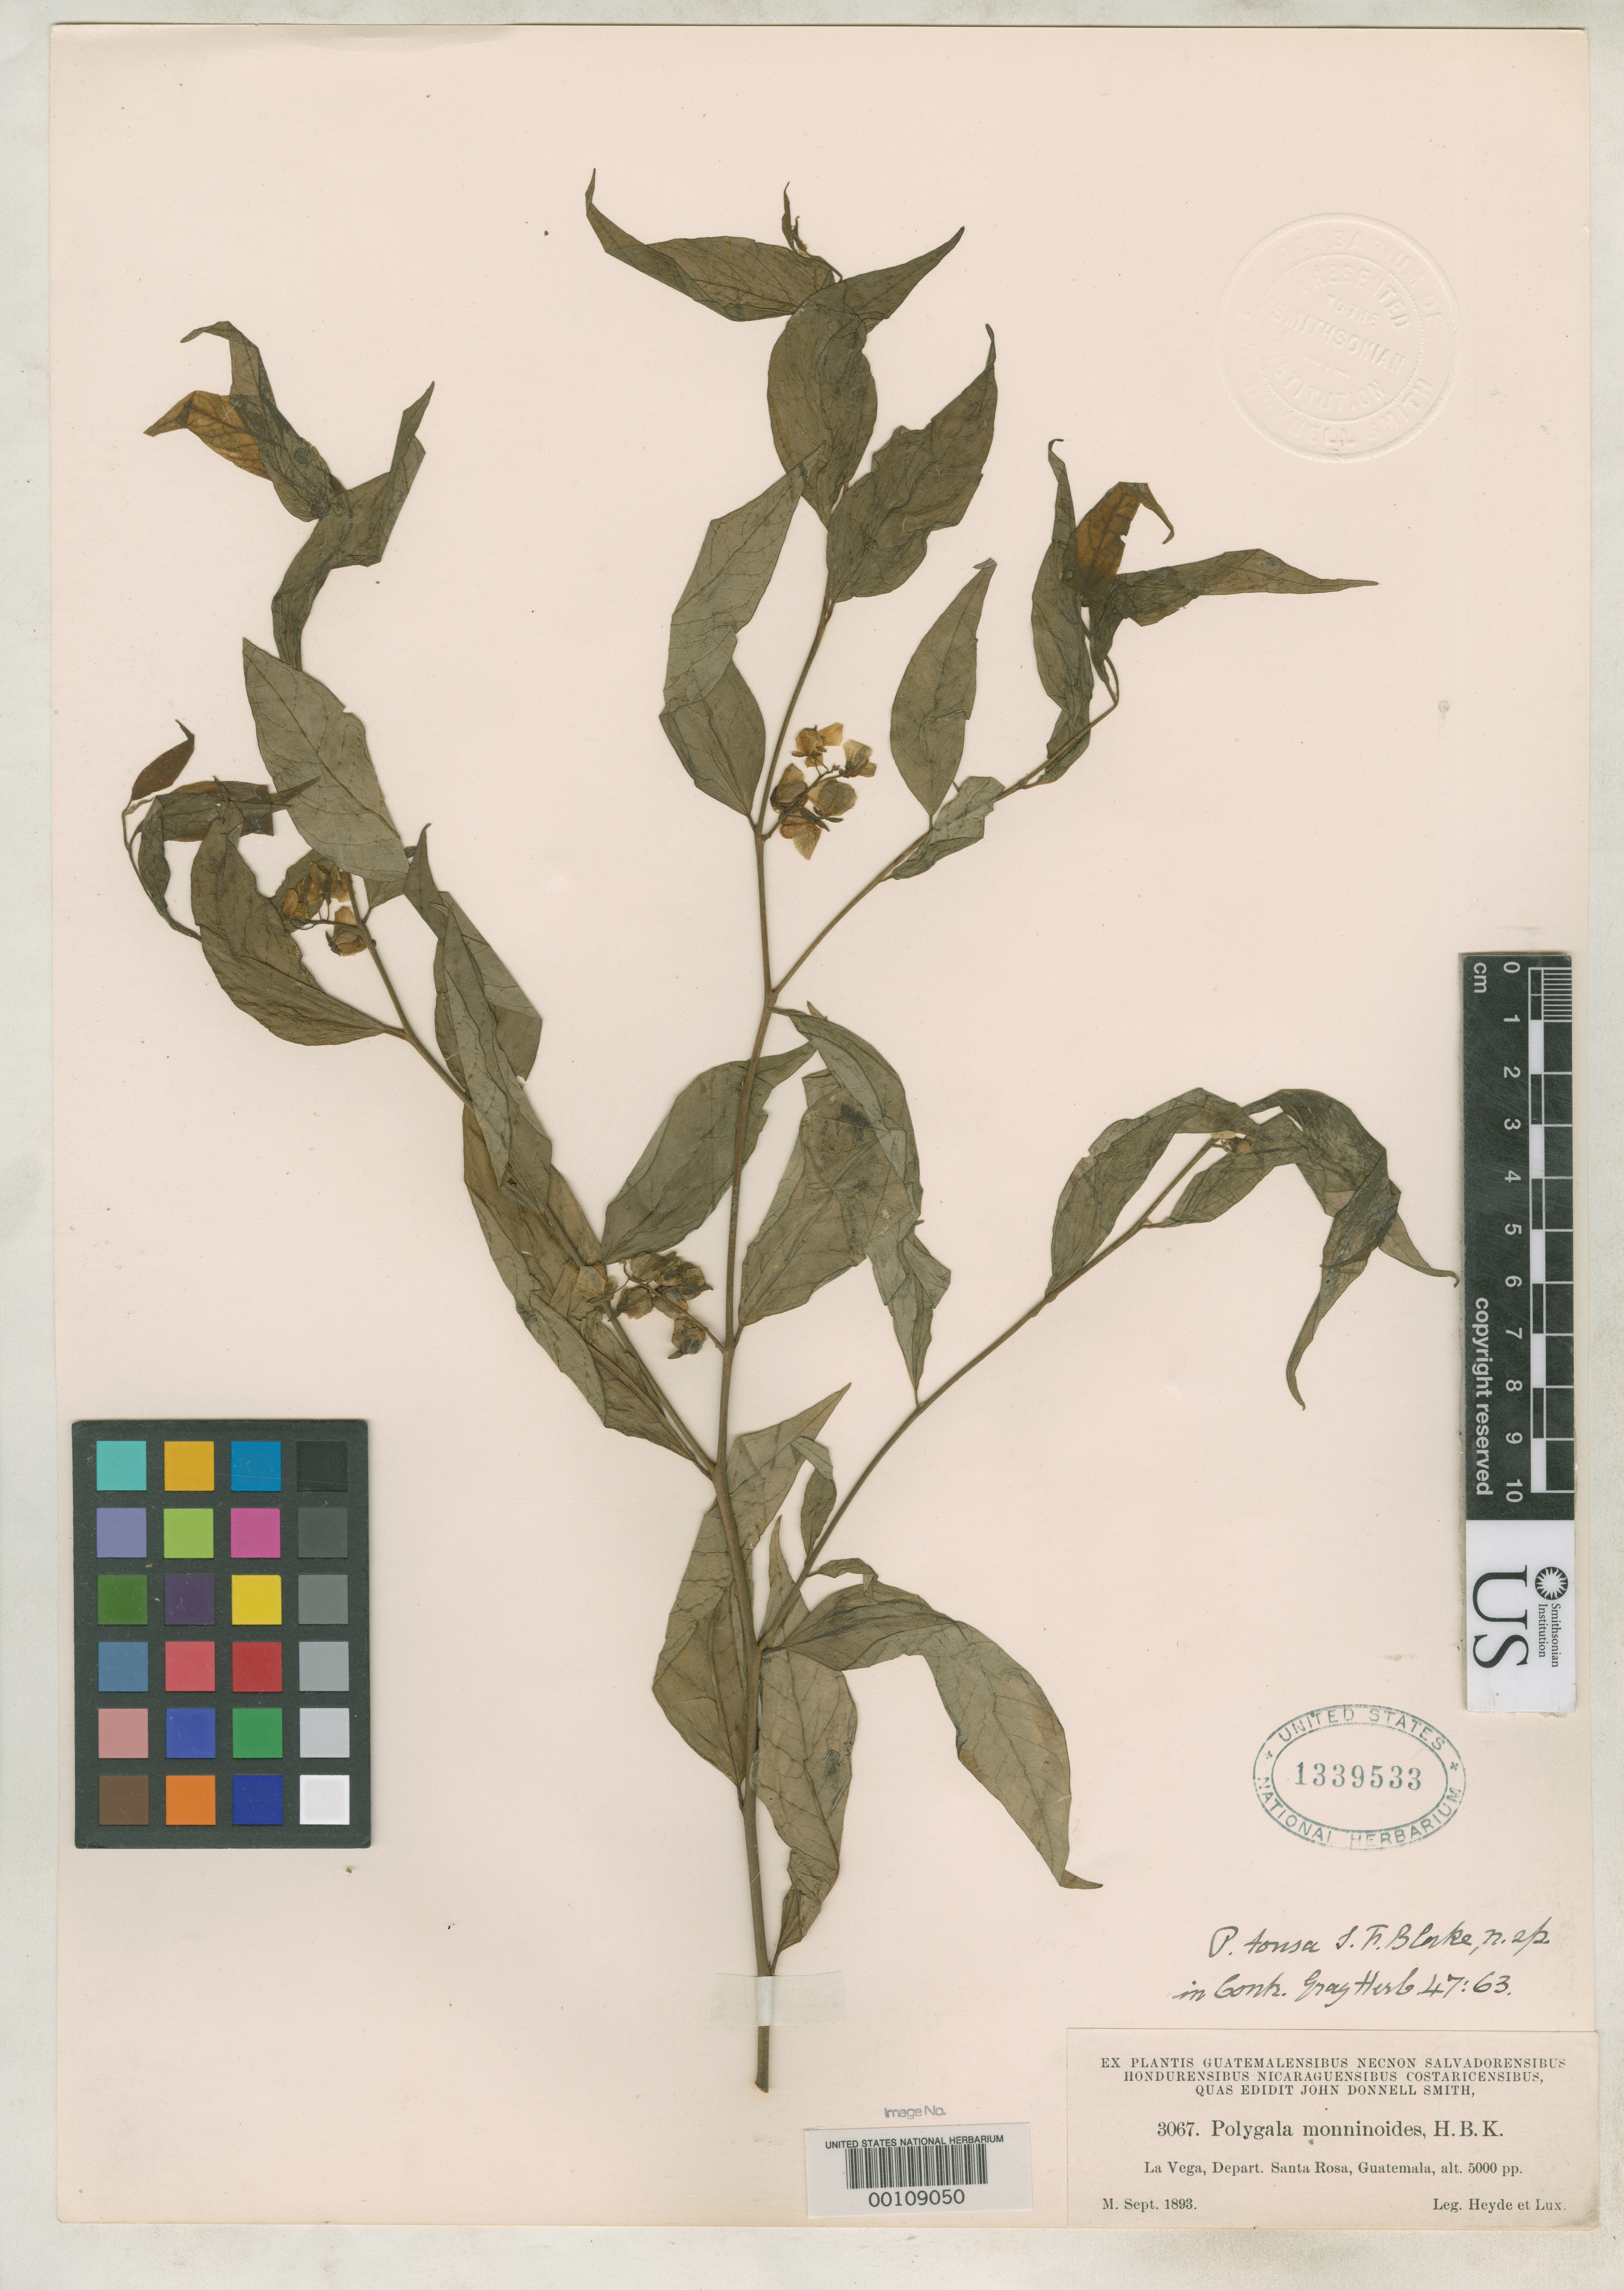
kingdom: Plantae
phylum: Tracheophyta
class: Magnoliopsida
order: Fabales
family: Polygalaceae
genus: Polygala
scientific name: Polygala tonsa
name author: S.F. Blake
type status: Type Collection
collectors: E. T. Heyde & E. Lux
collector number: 3067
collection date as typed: Sep 1893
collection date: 1893-09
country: Guatemala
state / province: Santa Rosa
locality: La Vega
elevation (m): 1525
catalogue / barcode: US 1339533